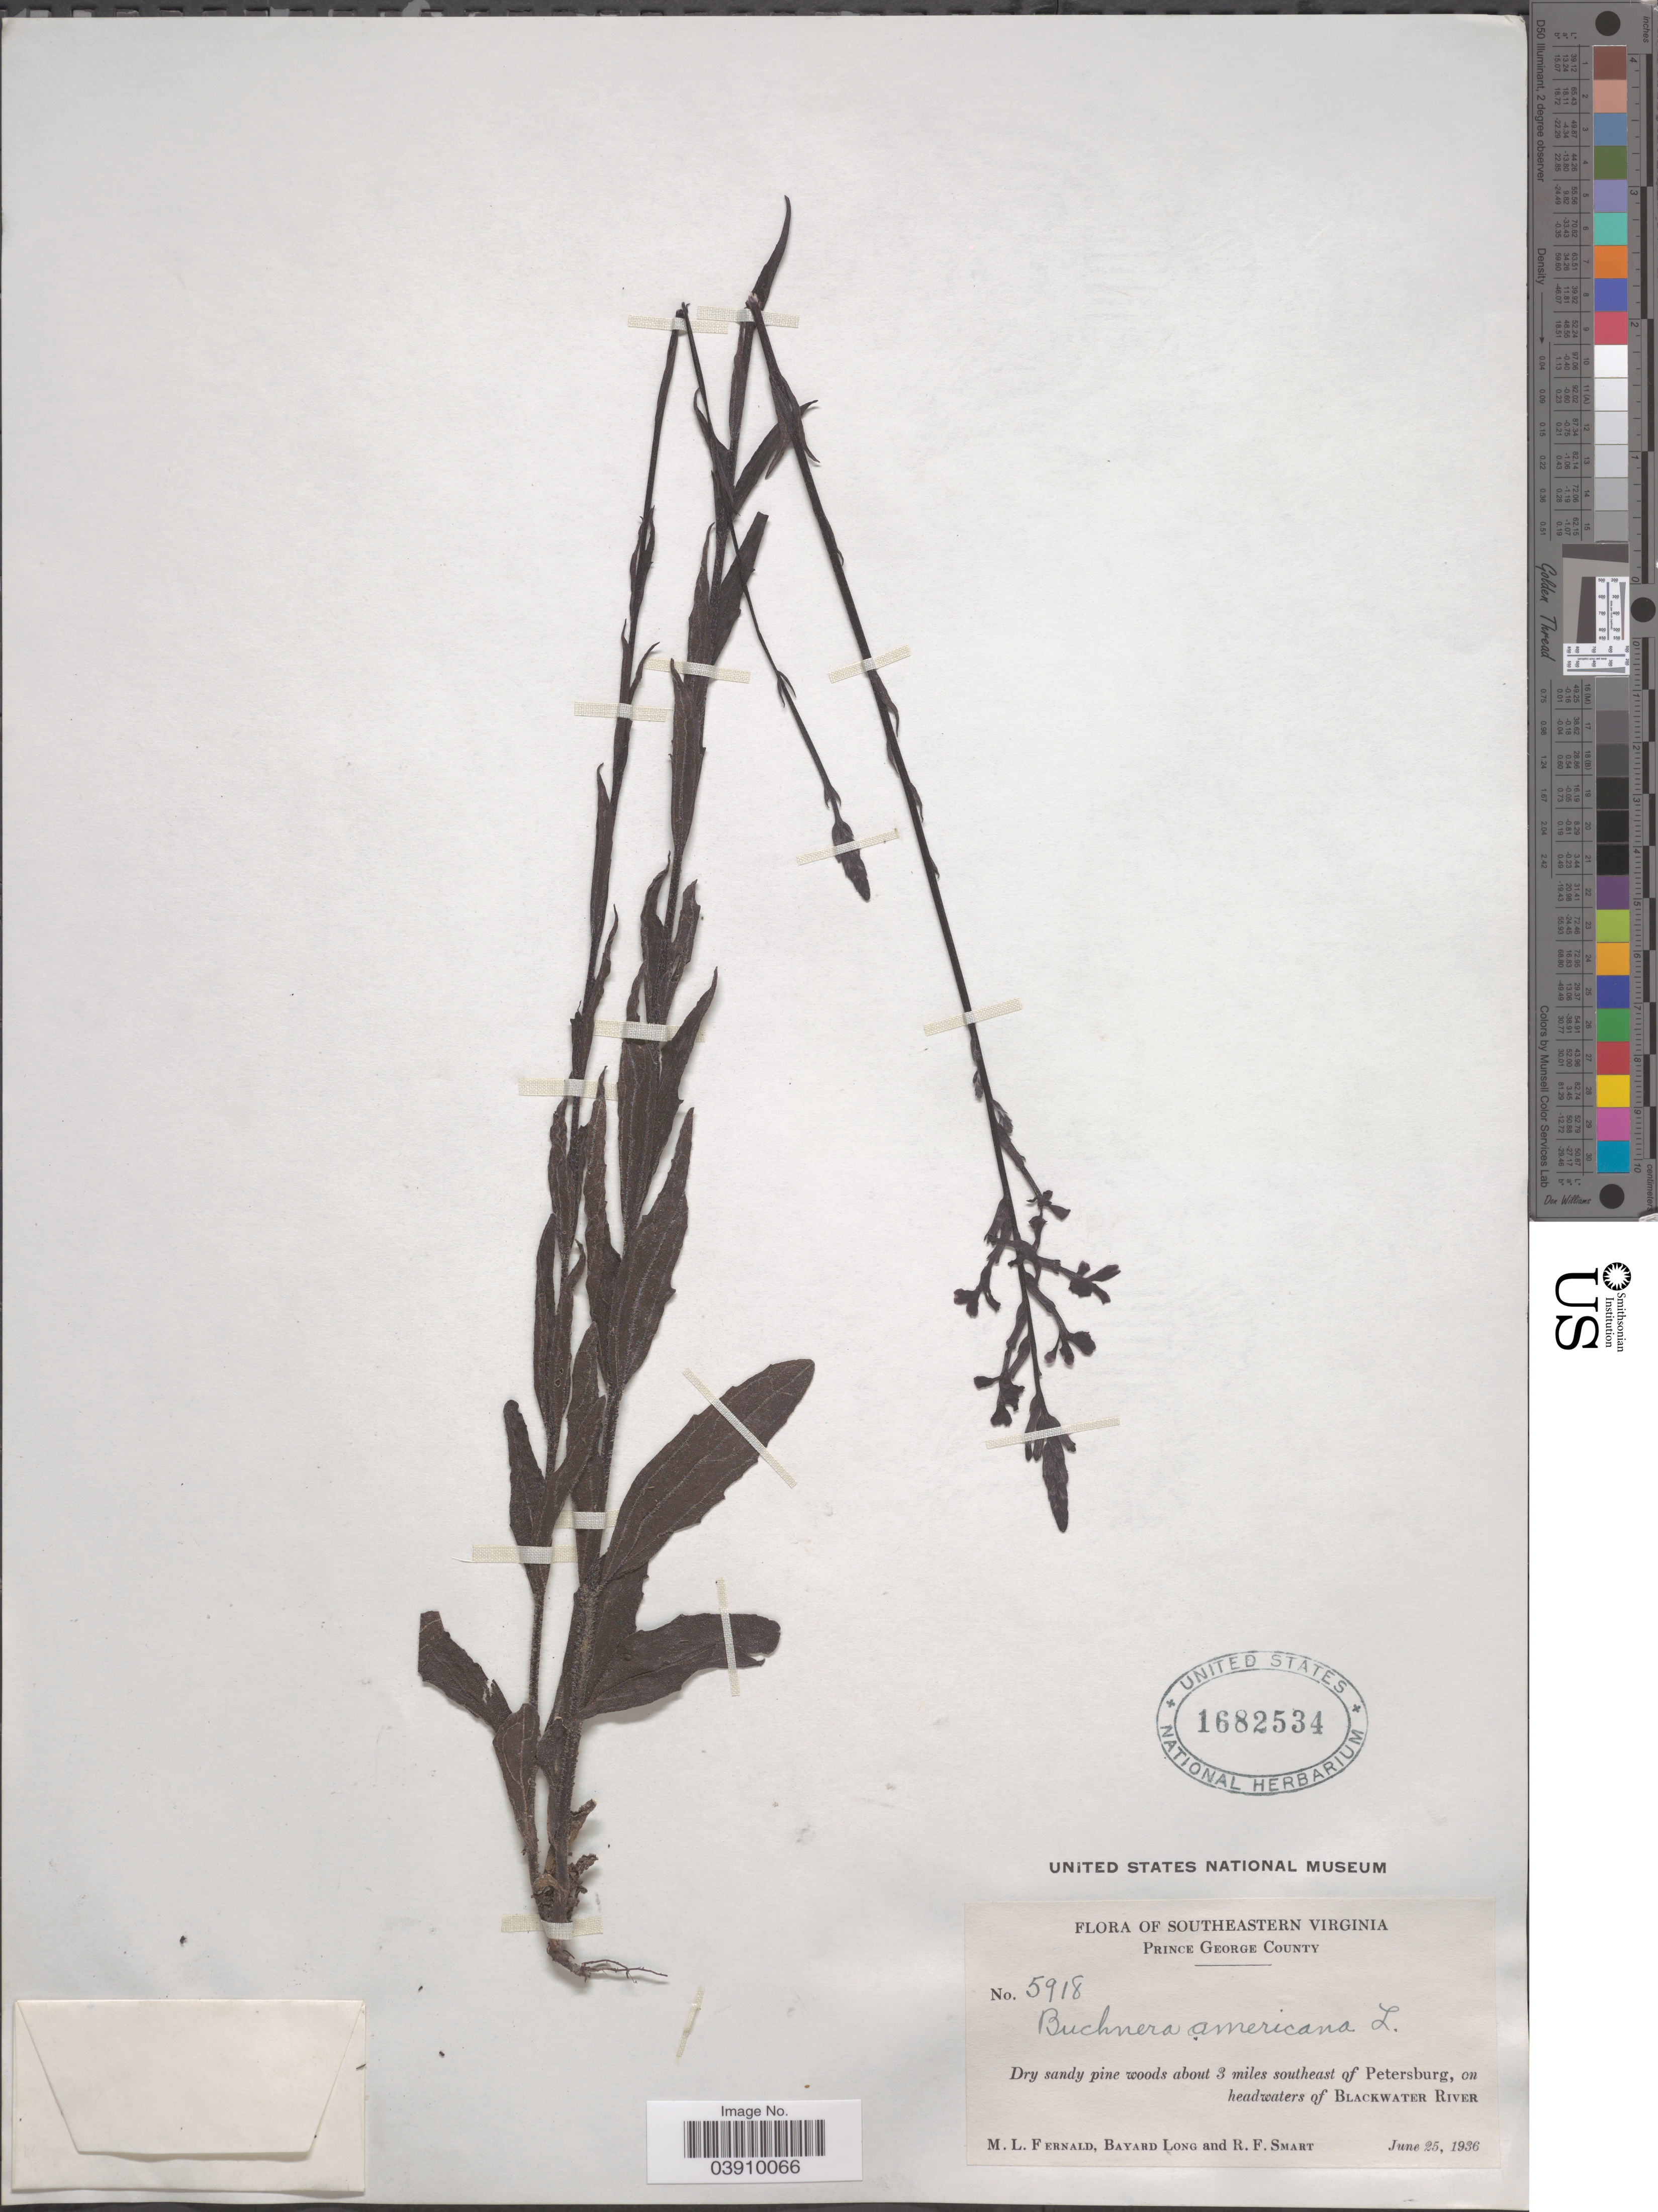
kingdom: Plantae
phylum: Tracheophyta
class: Magnoliopsida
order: Lamiales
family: Orobanchaceae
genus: Buchnera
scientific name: Buchnera americana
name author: L.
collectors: M. L. Fernald, B. Long & R. Smart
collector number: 5918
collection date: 1936-06-25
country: United States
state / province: Virginia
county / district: Prince George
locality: Southeastern Virginia. Prince George County. Dry sandy pine woods about 3 miles southeast of Petersburg, on headwaters of Blackwater River.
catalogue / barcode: US 1682534